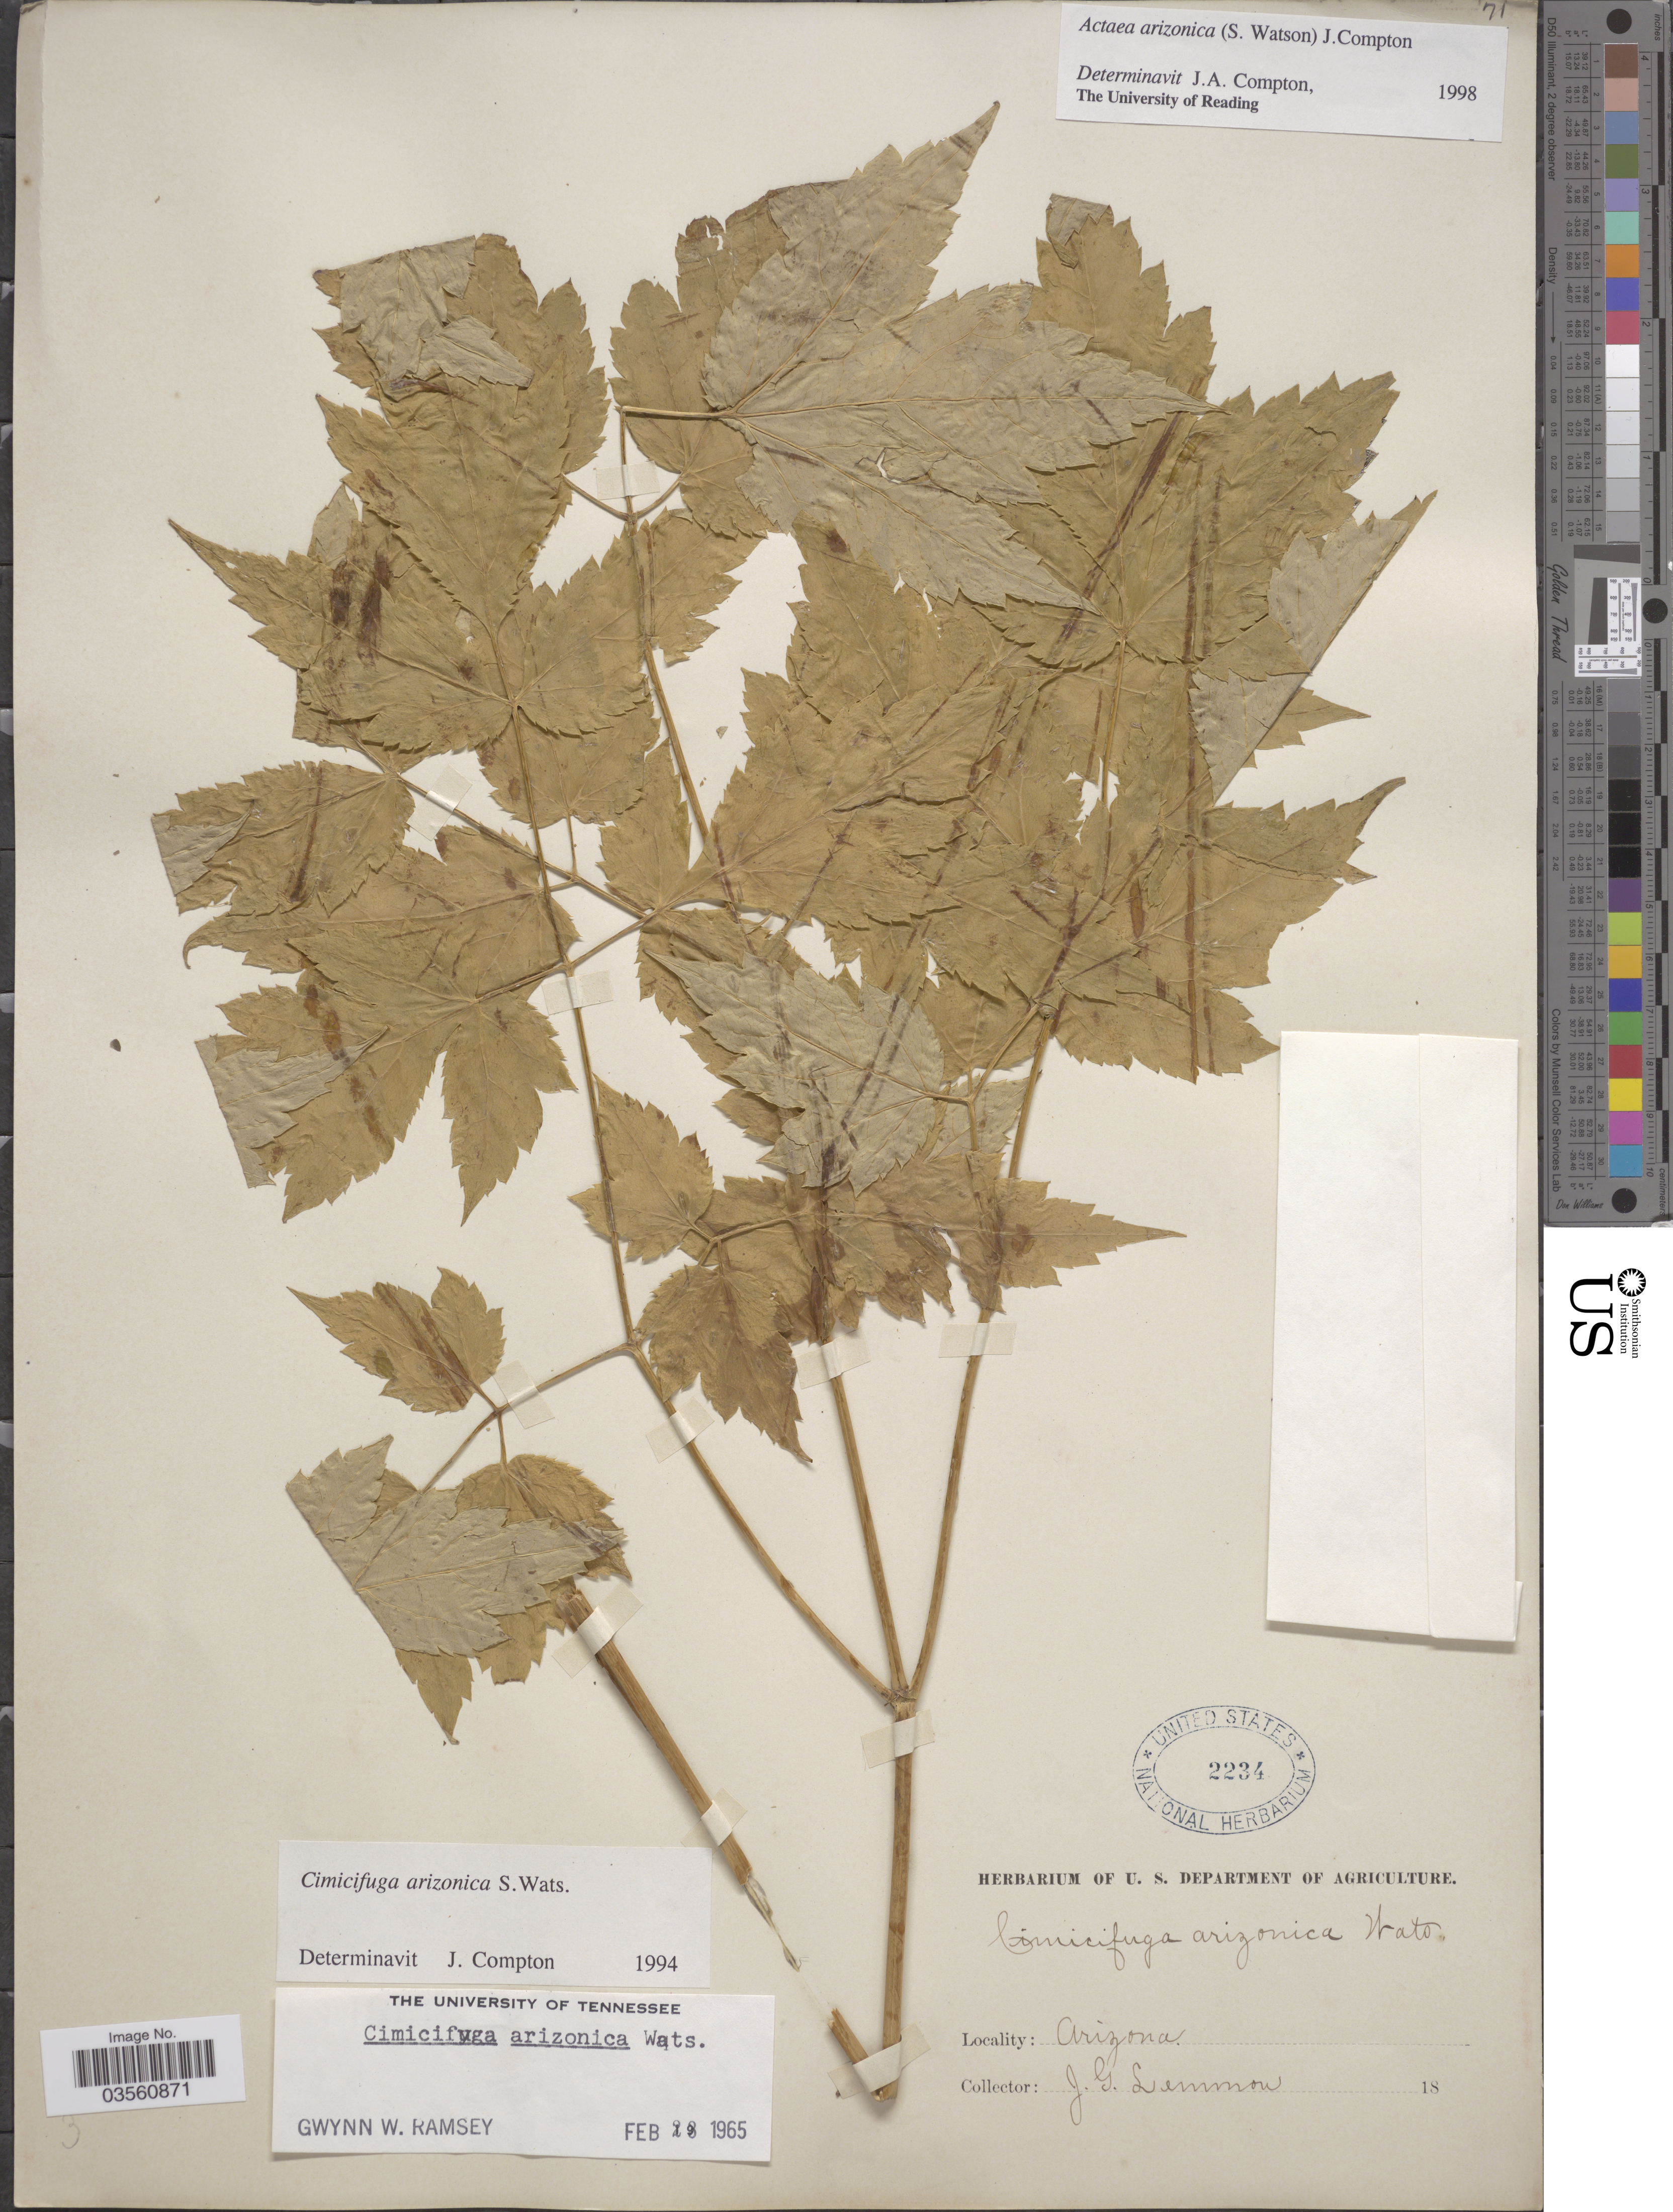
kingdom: Plantae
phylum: Tracheophyta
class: Magnoliopsida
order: Ranunculales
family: Ranunculaceae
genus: Actaea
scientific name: Actaea arizonica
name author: (S. Watson) J. Compton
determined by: Compton, J. A.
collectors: J. Lemmon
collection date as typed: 18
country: United States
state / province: Arizona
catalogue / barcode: US 2234